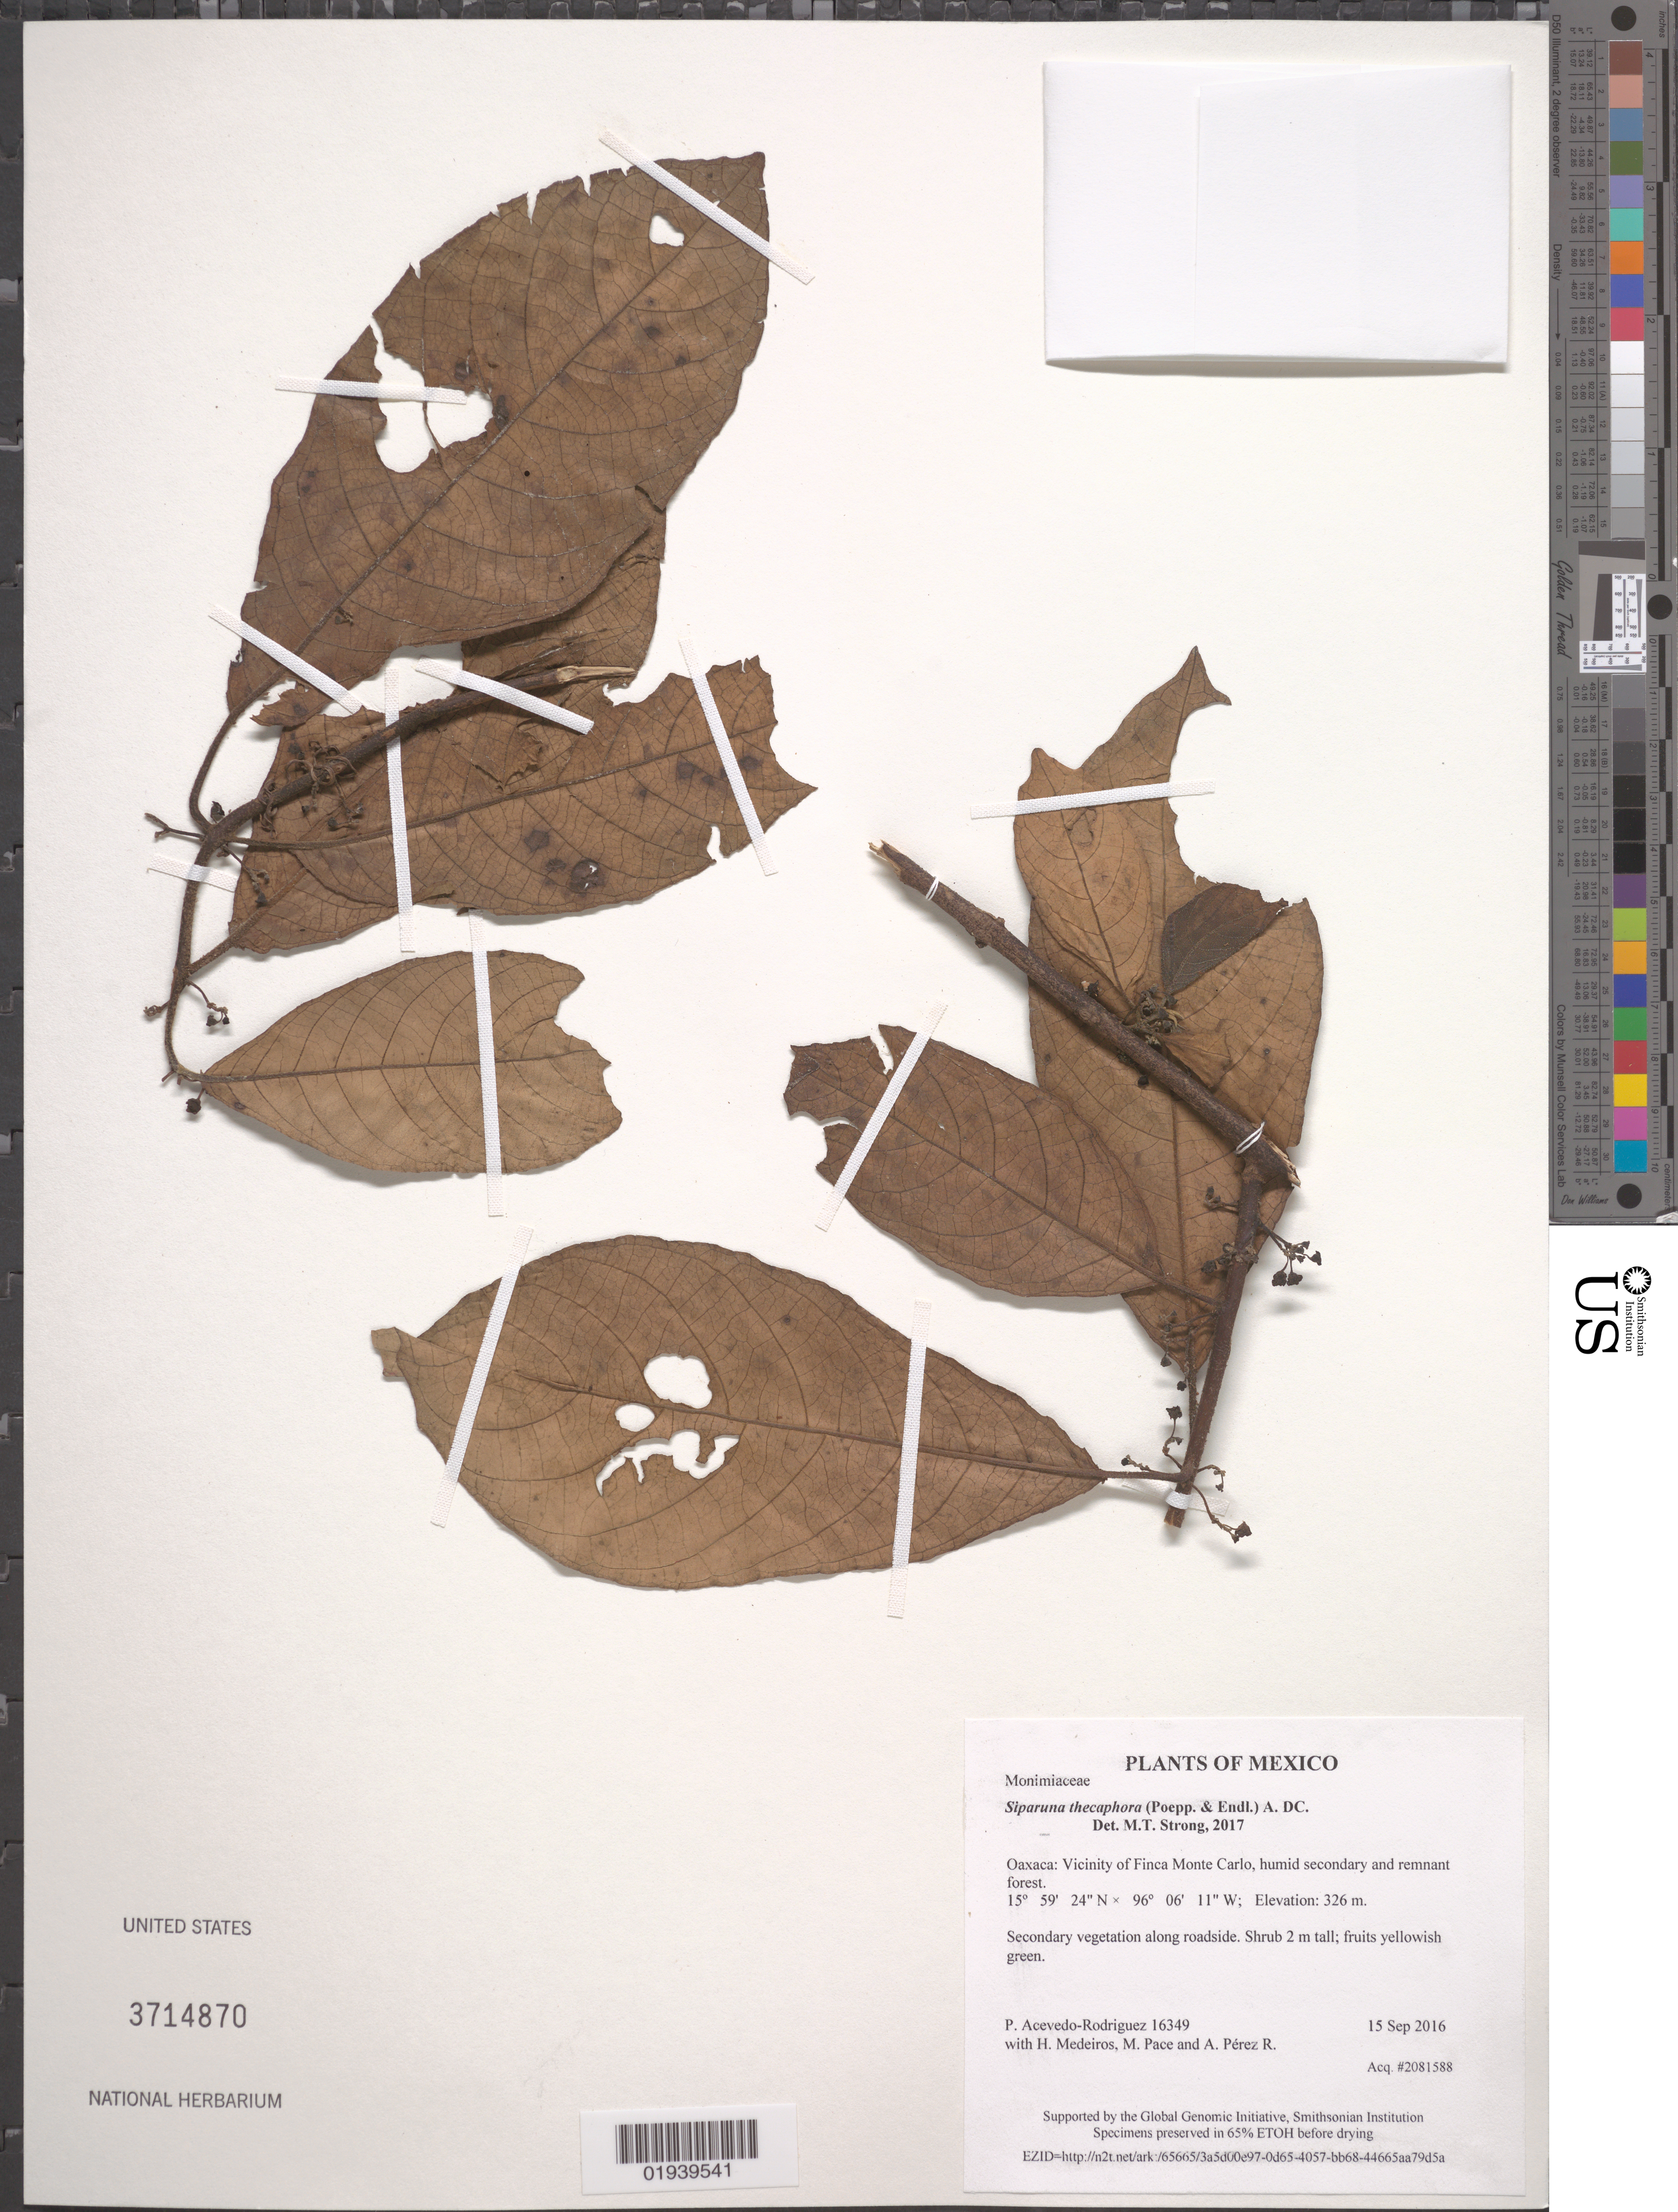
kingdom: Plantae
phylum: Tracheophyta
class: Magnoliopsida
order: Laurales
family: Siparunaceae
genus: Siparuna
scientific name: Siparuna thecaphora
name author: (Poepp. & Endl.) A. DC.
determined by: Strong, M. T., (US), Smithsonian Institution - National Museum of Natural History (UNITED STATES)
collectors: P. Acevedo-Rodr., H. Medeiros, M. R. Pace & A. Pérez R.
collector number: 16349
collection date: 2016-09-15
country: Mexico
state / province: Oaxaca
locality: Vicinity of Finca Monte Carlo, humid secondary and remnant forest.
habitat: secondary vegetation along roadside.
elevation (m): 326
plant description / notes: US, NY, K, MO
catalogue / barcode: US 3714870